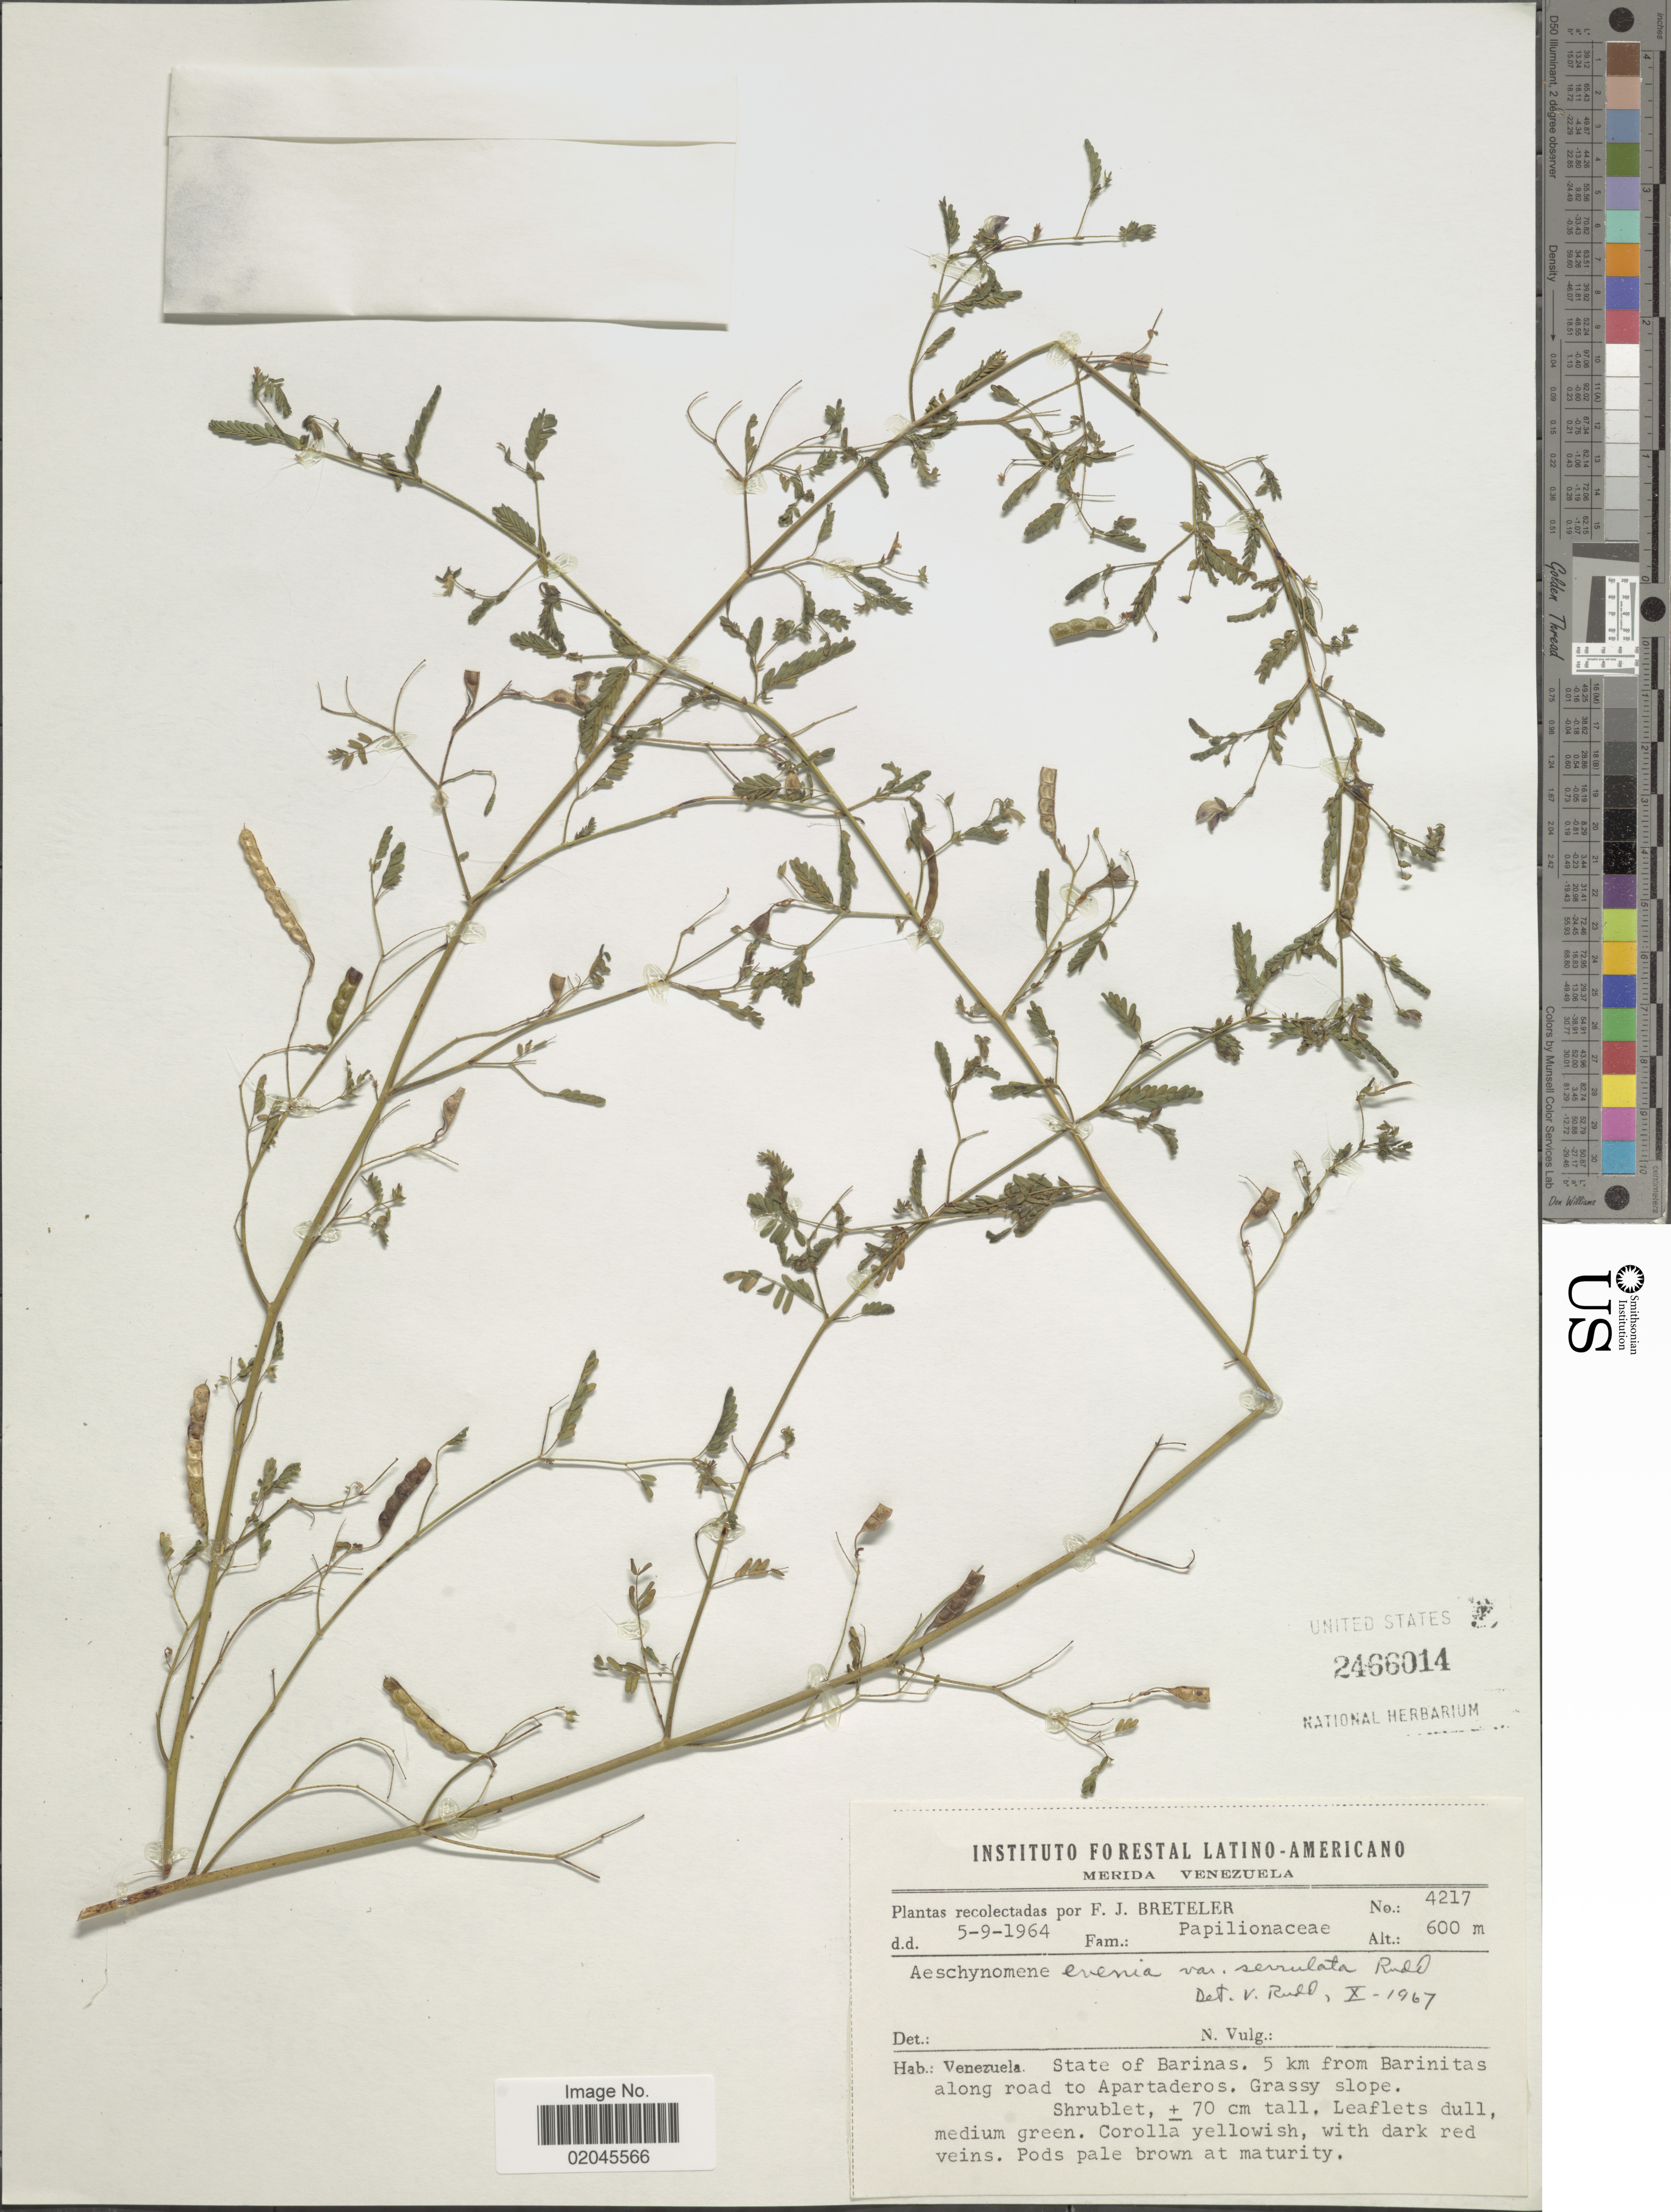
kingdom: Plantae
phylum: Tracheophyta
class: Magnoliopsida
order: Fabales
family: Fabaceae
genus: Aeschynomene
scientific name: Aeschynomene evenia var. serrulata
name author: Rudd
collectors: F. J. Breteler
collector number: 4217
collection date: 1964-09-05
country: Venezuela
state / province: Barinas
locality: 5 km from Barinitas along road to Apartaderos, grassy slope.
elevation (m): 600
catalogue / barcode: US 2466014